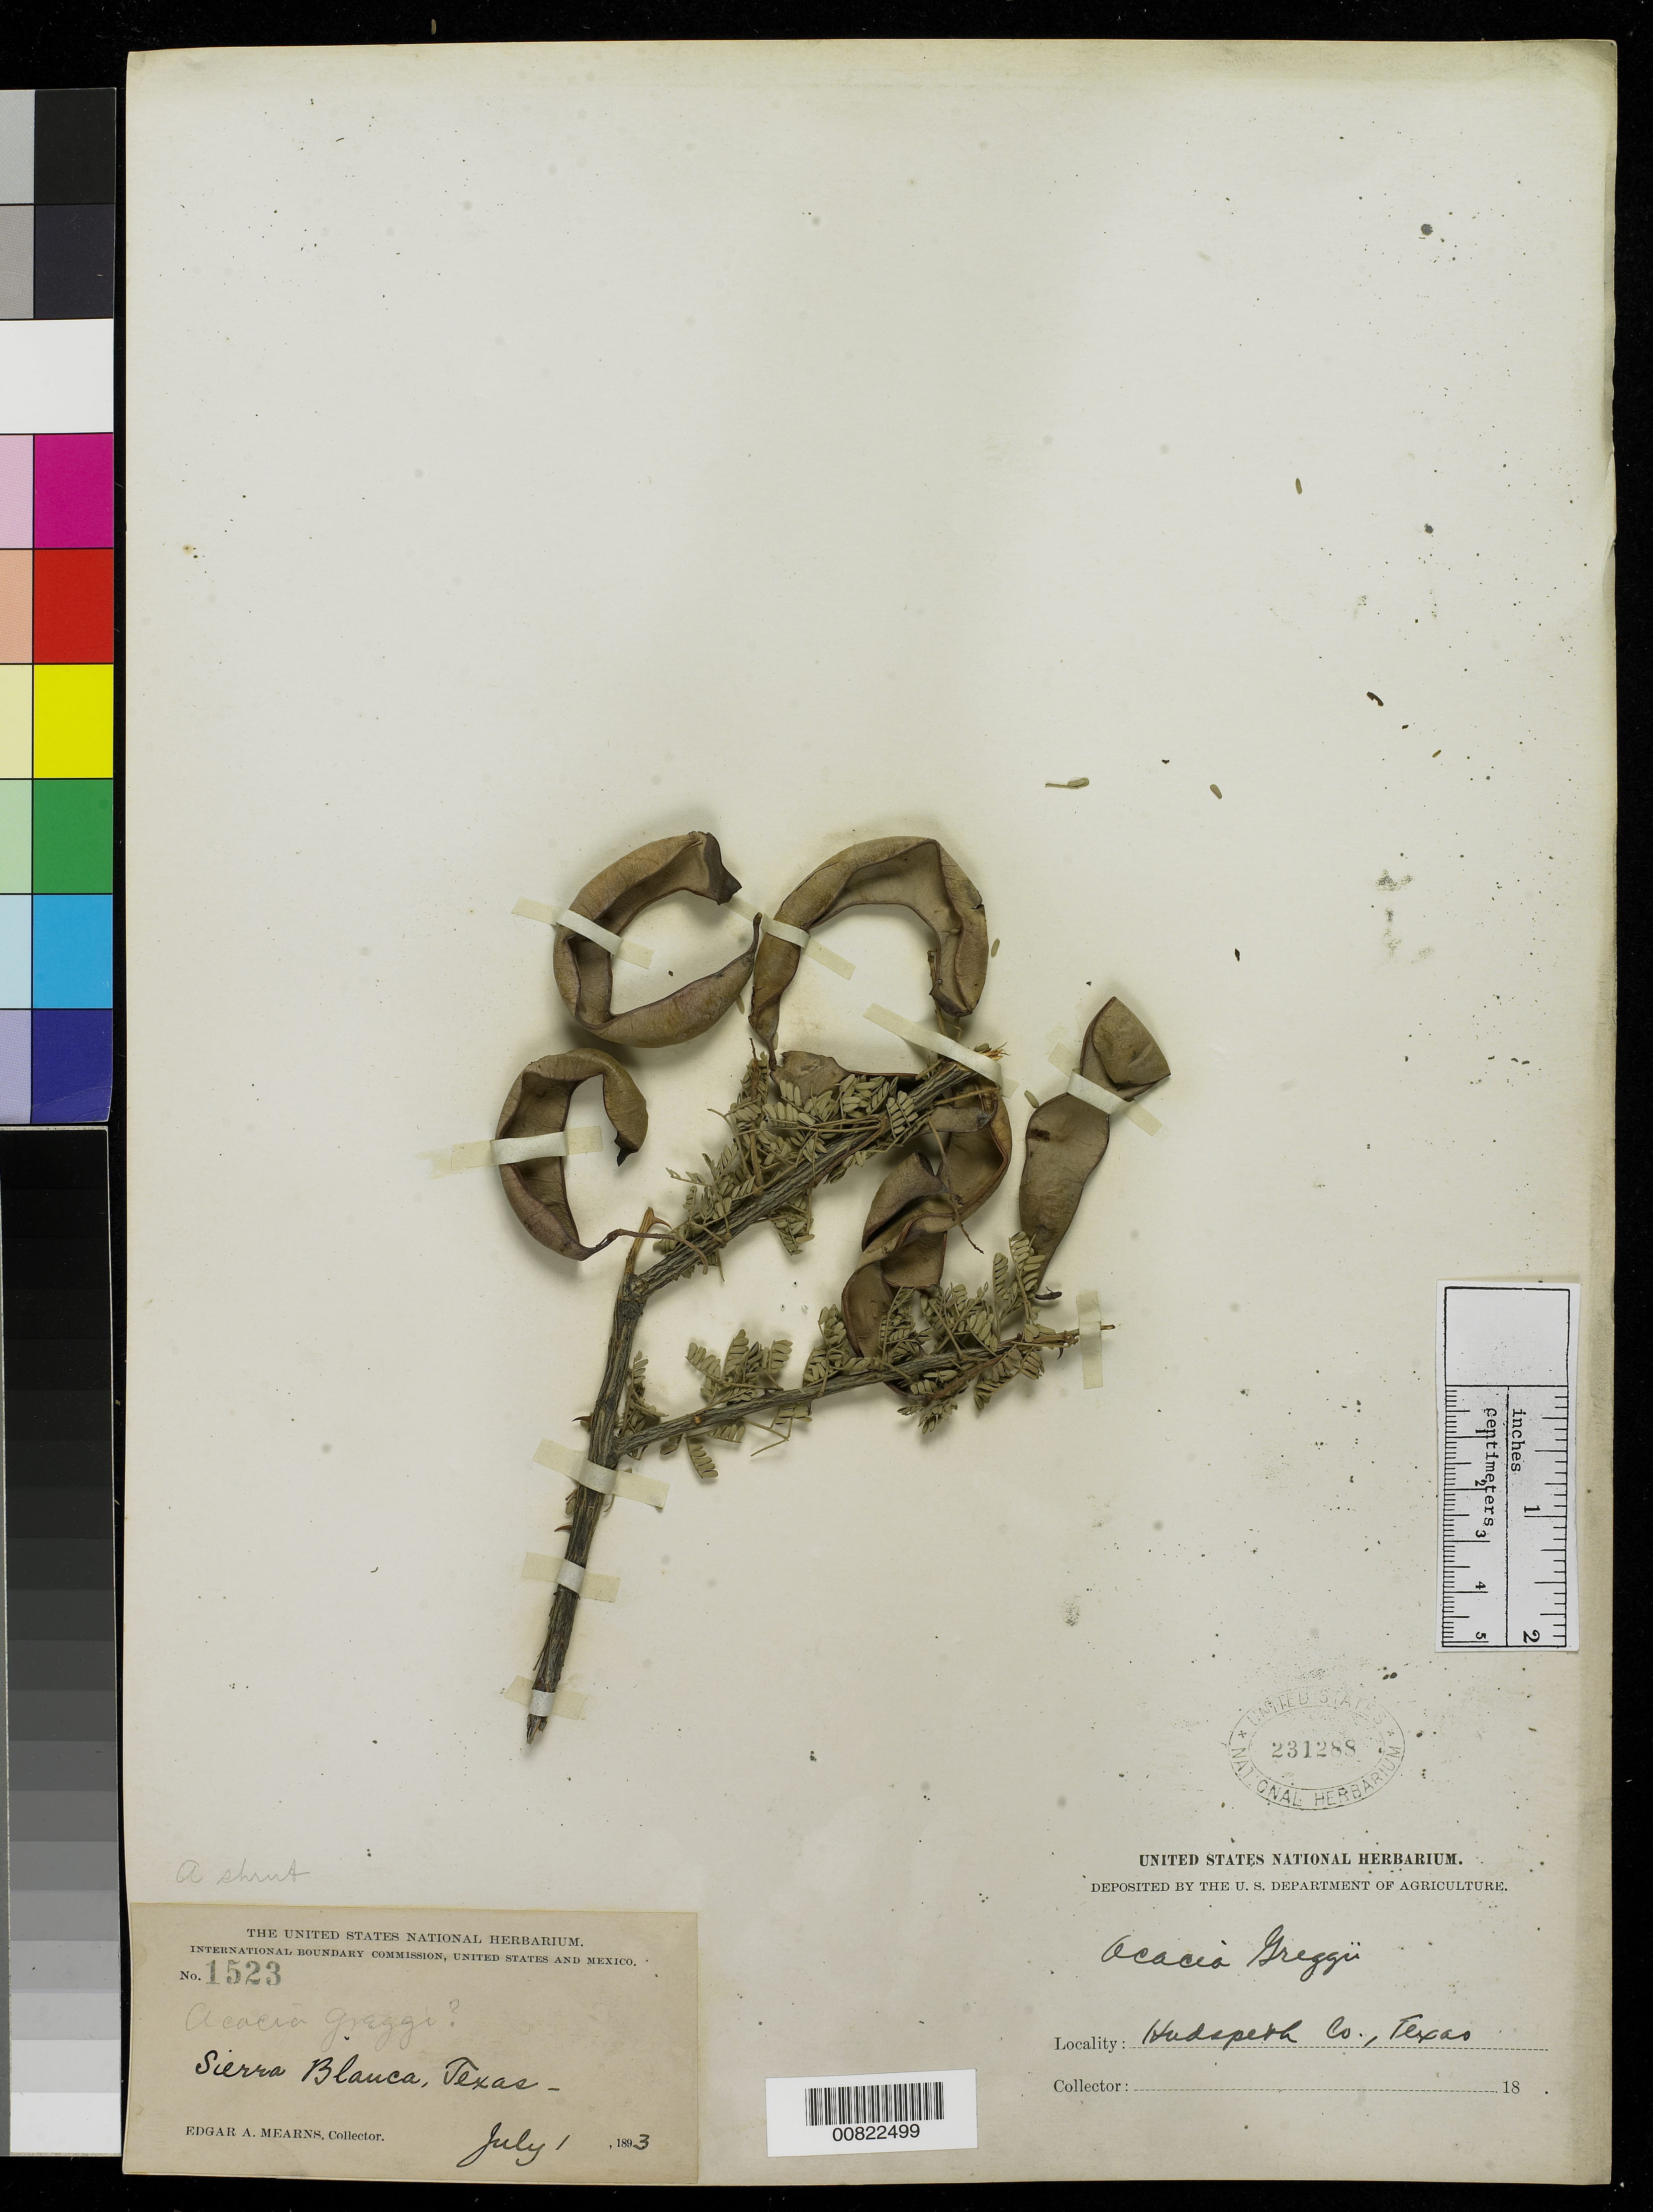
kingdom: Plantae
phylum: Tracheophyta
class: Magnoliopsida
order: Fabales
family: Fabaceae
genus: Senegalia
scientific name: Senegalia greggii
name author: (A. Gray) Britton & Rose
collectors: E. A. Mearns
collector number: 1523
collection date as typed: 01 Jul 1893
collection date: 1893-07-01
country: United States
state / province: Texas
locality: Sierra Blanca, Texas.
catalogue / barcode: US 231288